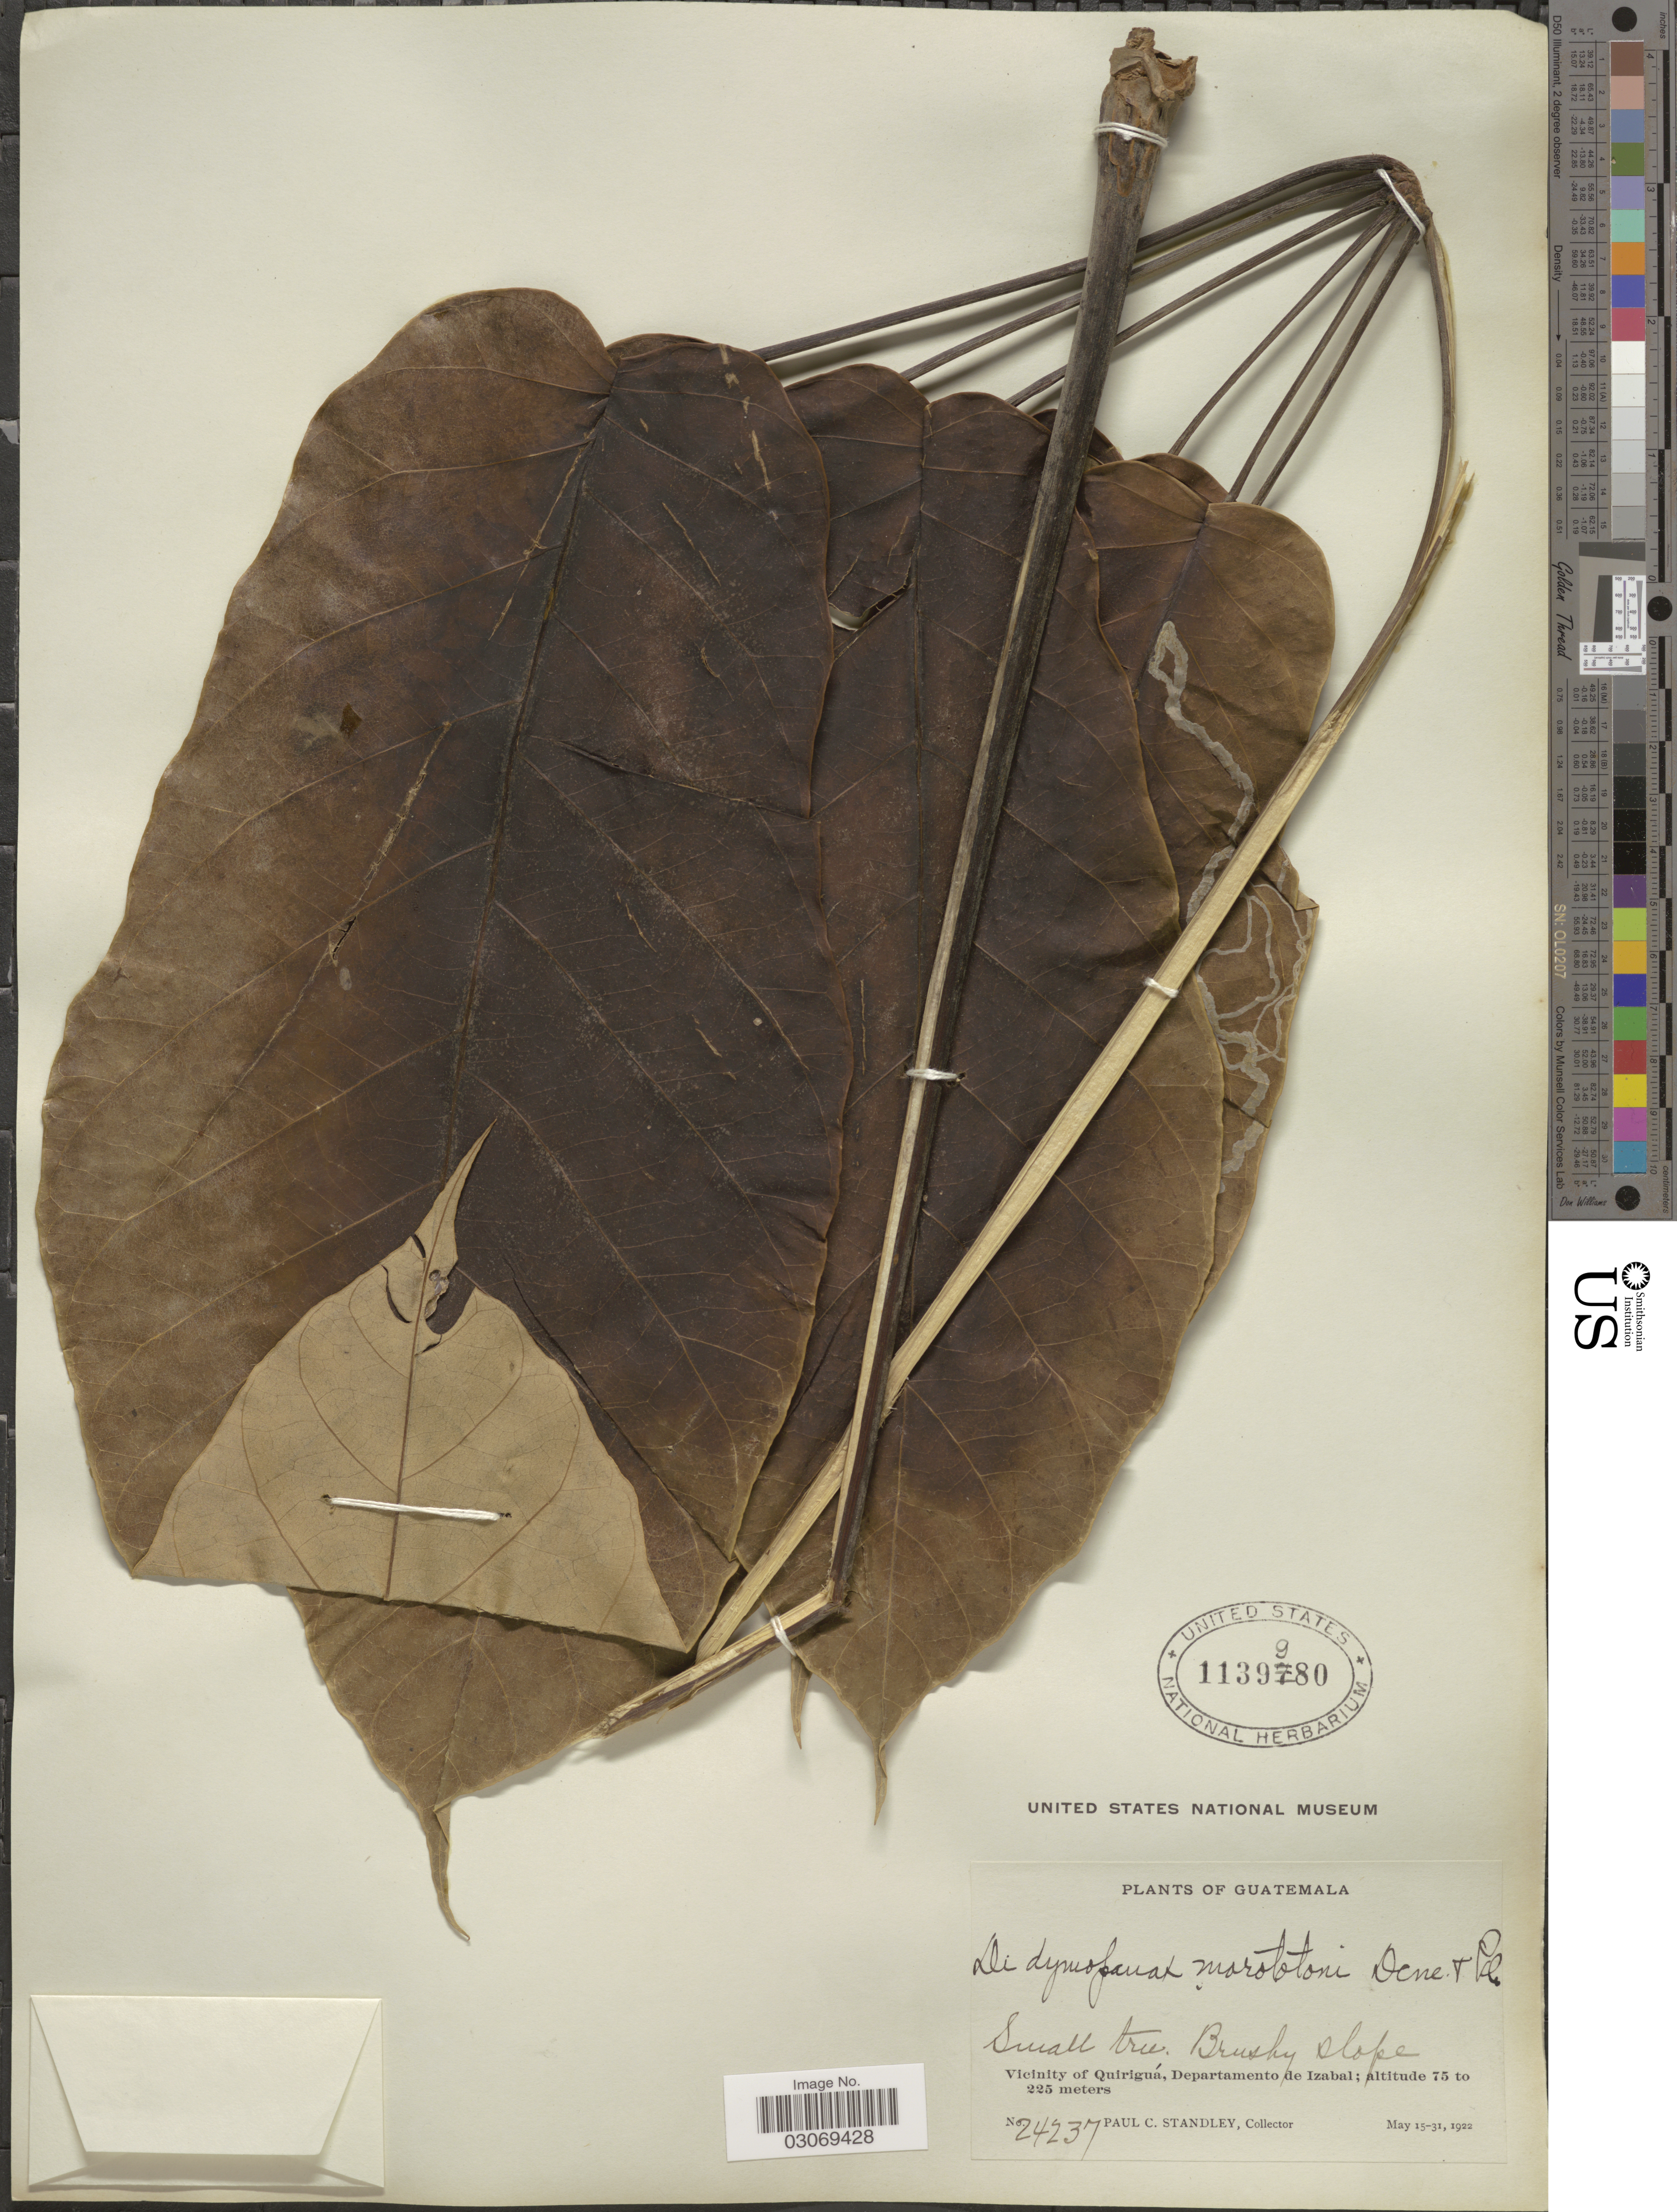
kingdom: Plantae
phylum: Tracheophyta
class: Magnoliopsida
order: Apiales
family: Araliaceae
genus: Schefflera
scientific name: Schefflera sp.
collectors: P. C. Standley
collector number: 24237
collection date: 1922-05-15/1922-05-31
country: Guatemala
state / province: Izabal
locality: Vicinity of Quiriguá, Departamento de Izabal.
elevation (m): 75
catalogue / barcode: US 1139980